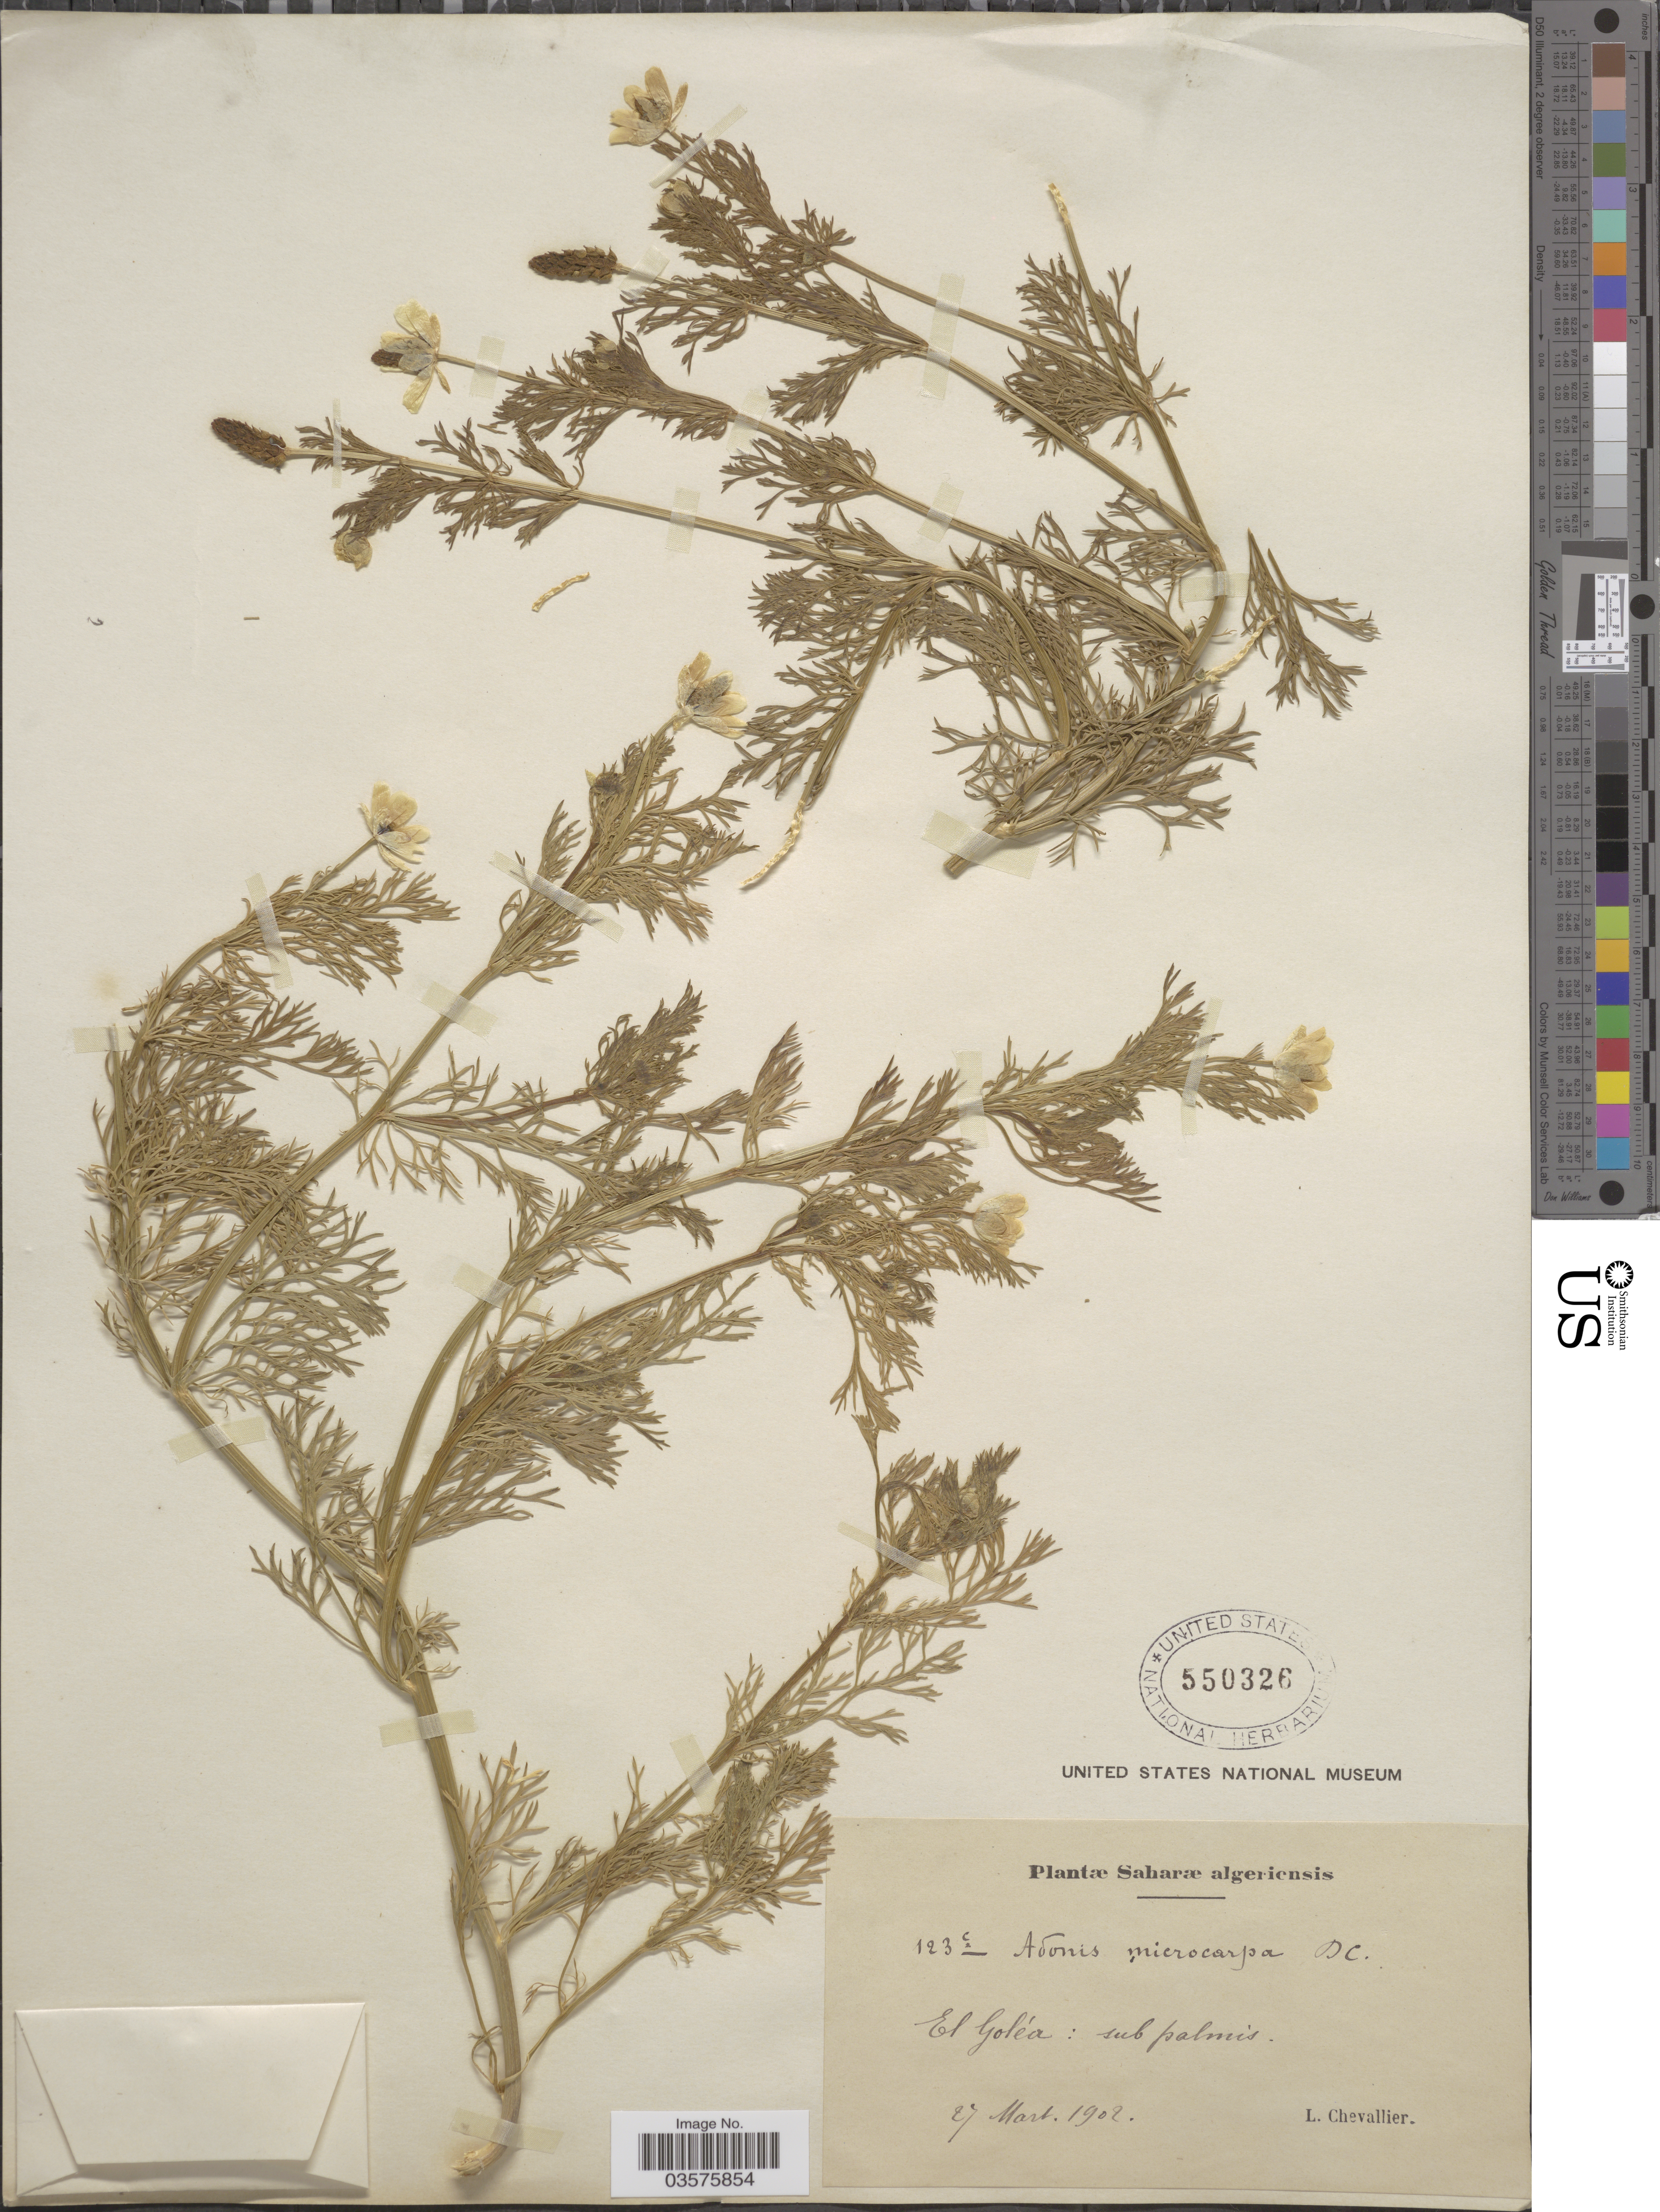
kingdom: Plantae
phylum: Tracheophyta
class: Magnoliopsida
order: Ranunculales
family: Ranunculaceae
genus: Adonis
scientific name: Adonis microcarpa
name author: DC.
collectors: L. Chevallier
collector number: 123c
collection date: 1902-03-27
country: Algeria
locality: Saharæ algeriensis. El Goléa: sub palmis.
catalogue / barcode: US 550326